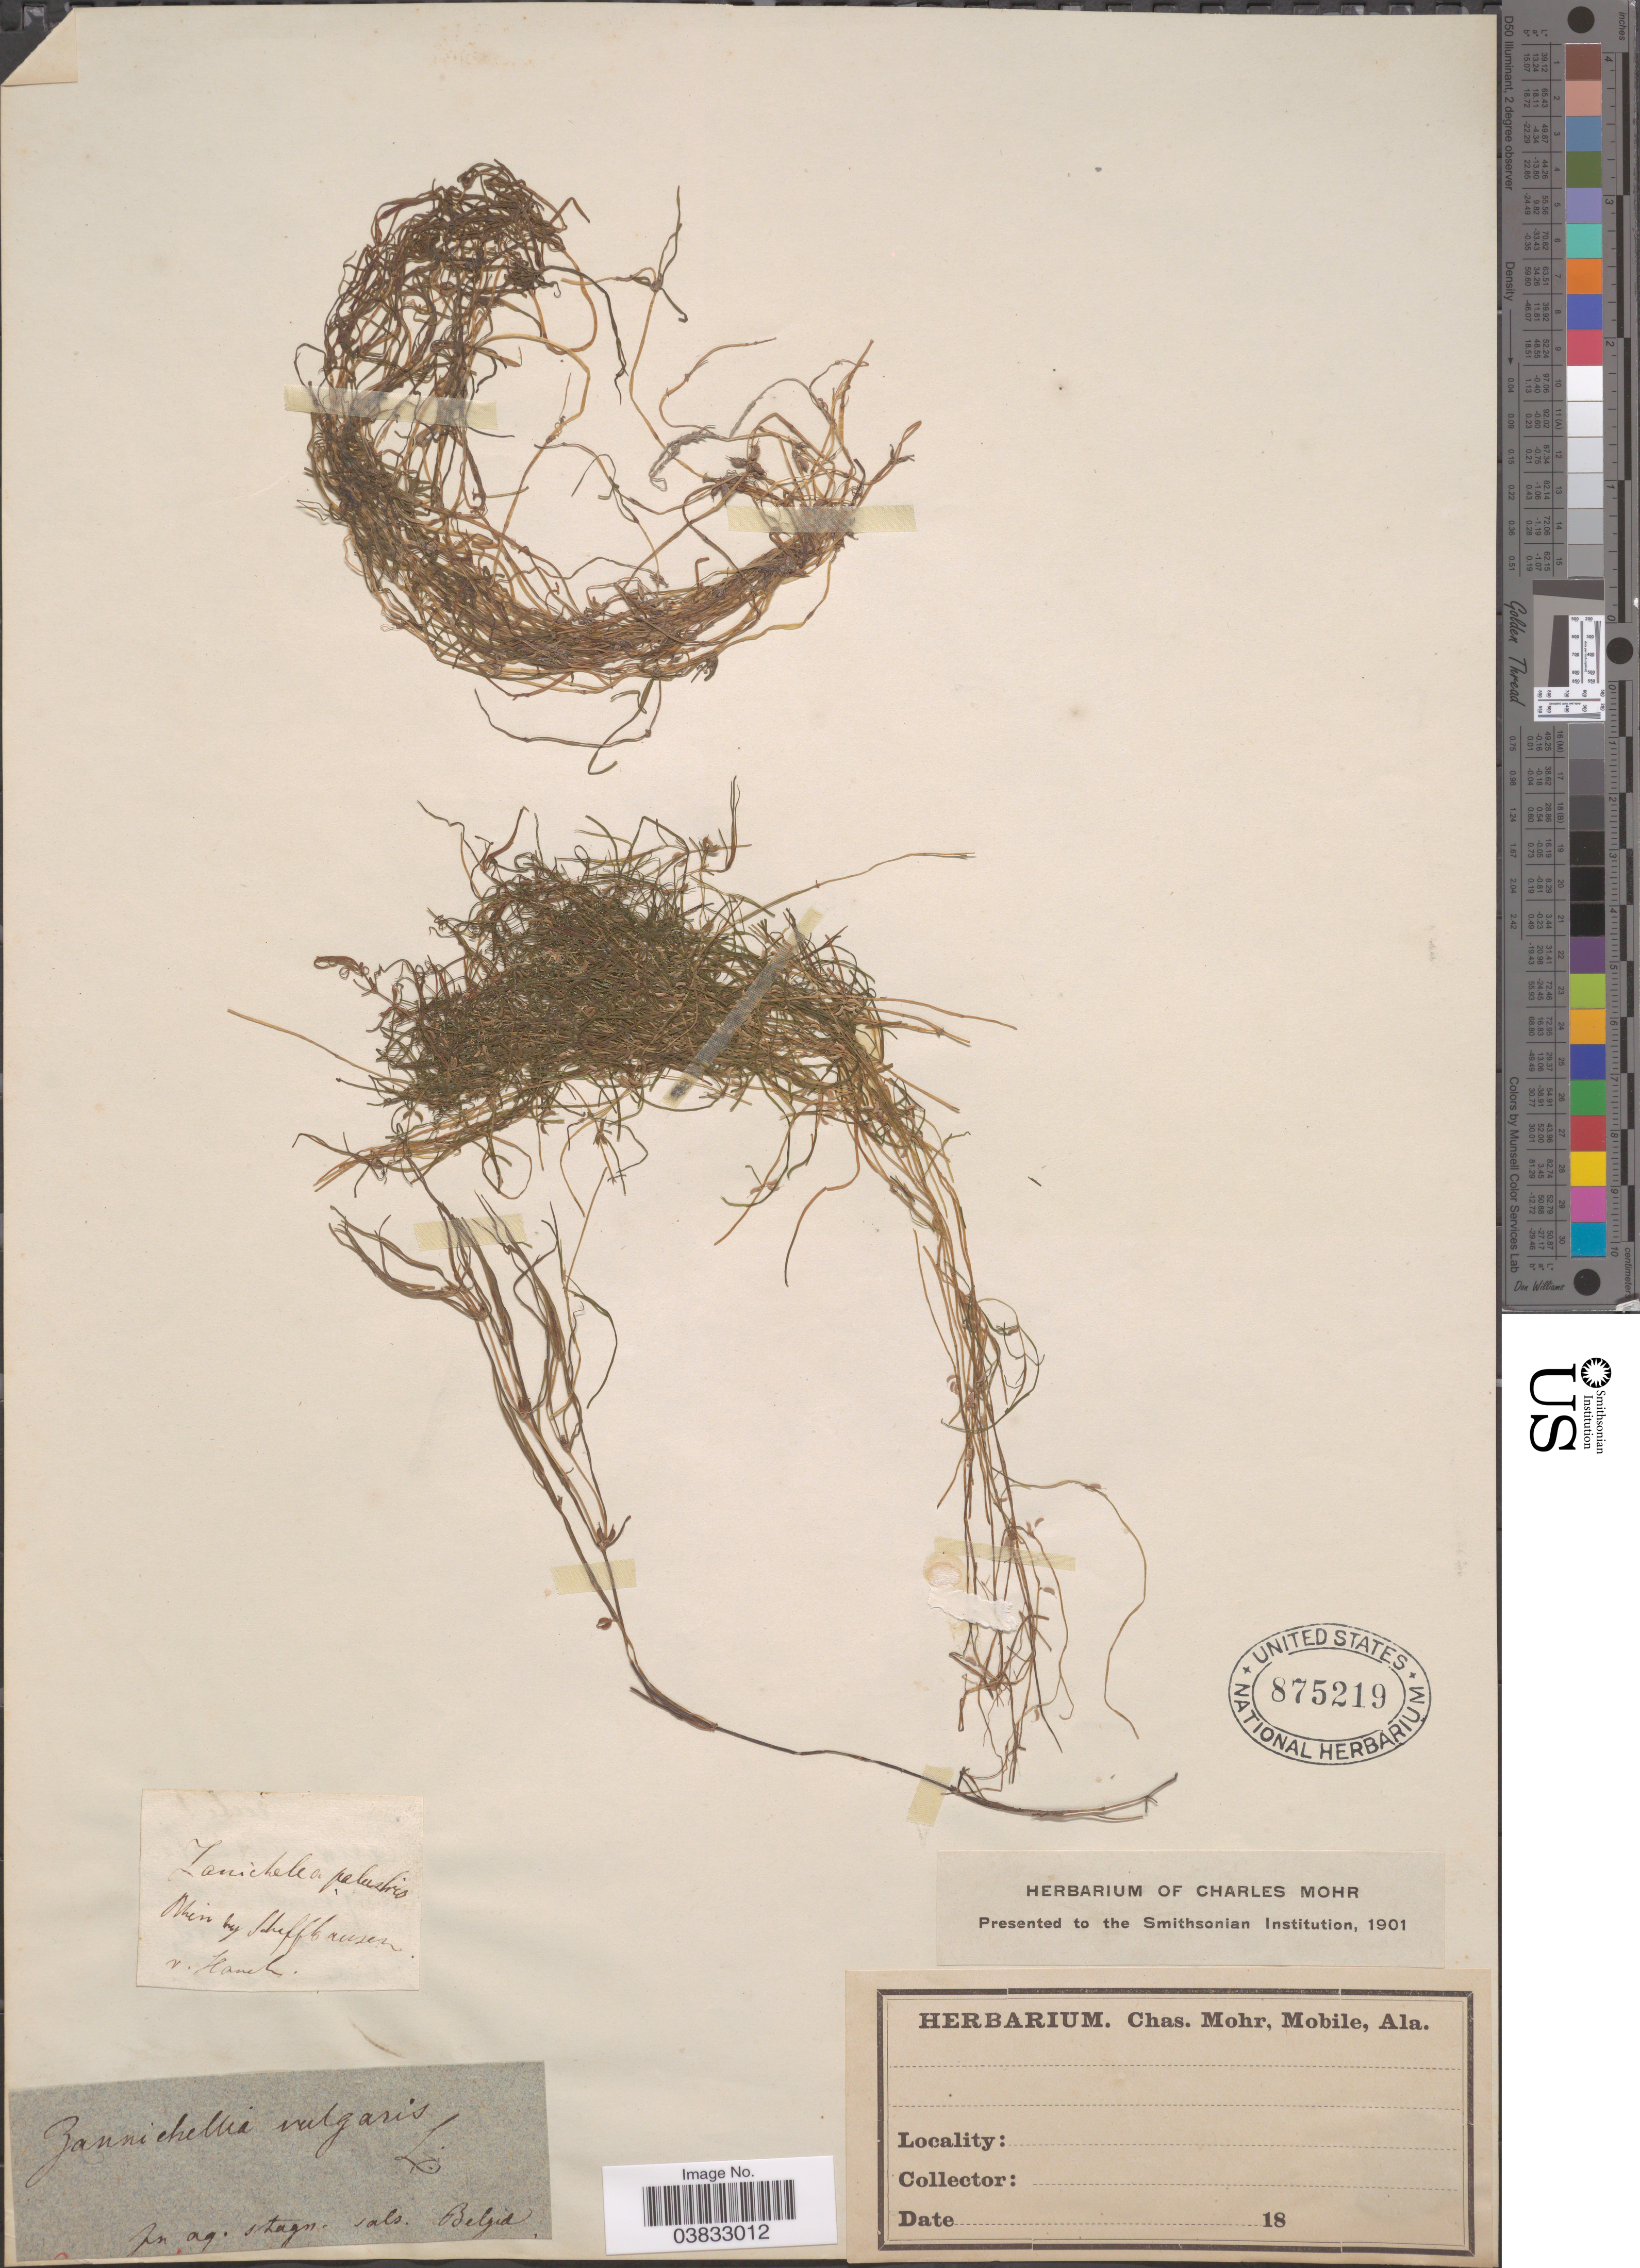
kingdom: Plantae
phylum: Tracheophyta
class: Liliopsida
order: Alismatales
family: Potamogetonaceae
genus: Zannichellia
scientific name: Zannichellia polycarpa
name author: Nolte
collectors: ex herb. Charles Mohr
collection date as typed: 18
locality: In ag. stagn, sals. [interpreted]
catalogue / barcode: US 875219